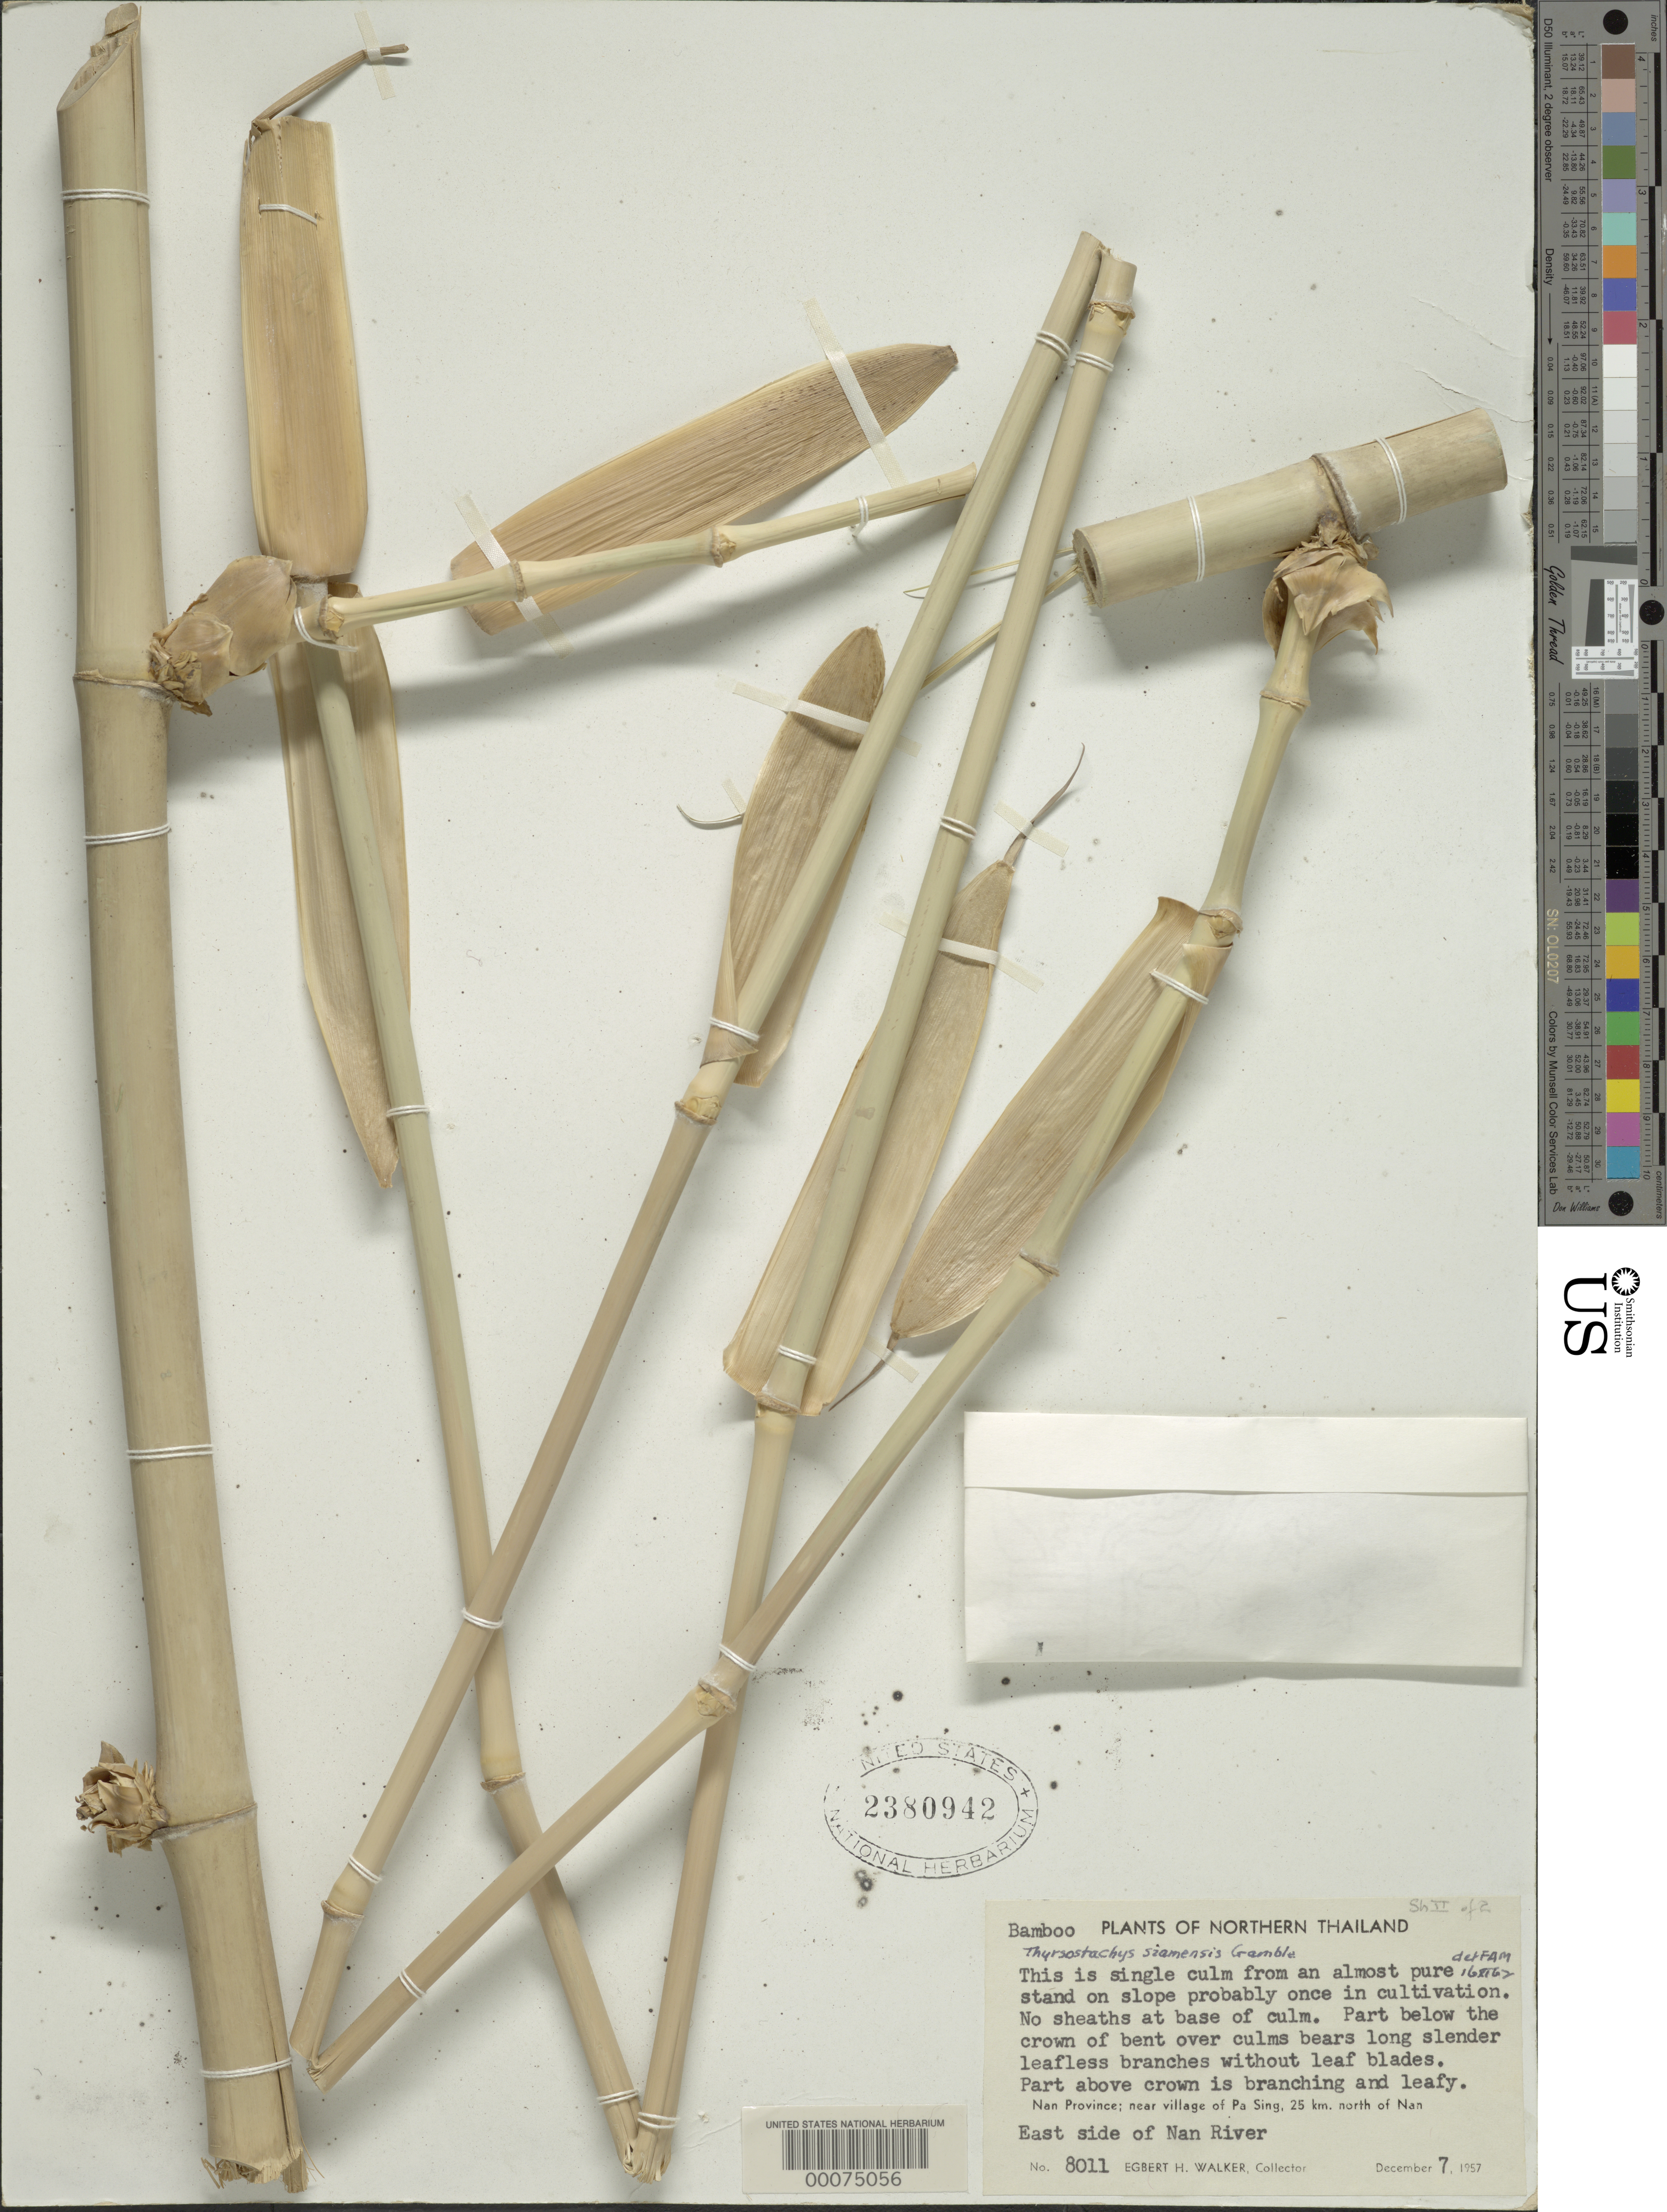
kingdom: Plantae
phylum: Tracheophyta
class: Liliopsida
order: Poales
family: Poaceae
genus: Thyrsostachys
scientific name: Thyrsostachys siamensis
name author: Gamble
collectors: E. H. Walker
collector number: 8011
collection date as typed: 07 Dec 1957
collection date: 1957-12-07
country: Thailand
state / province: Nan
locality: Near village of Pa Sing, 25 km N of Nan. E side of Nan River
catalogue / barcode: US 2380942